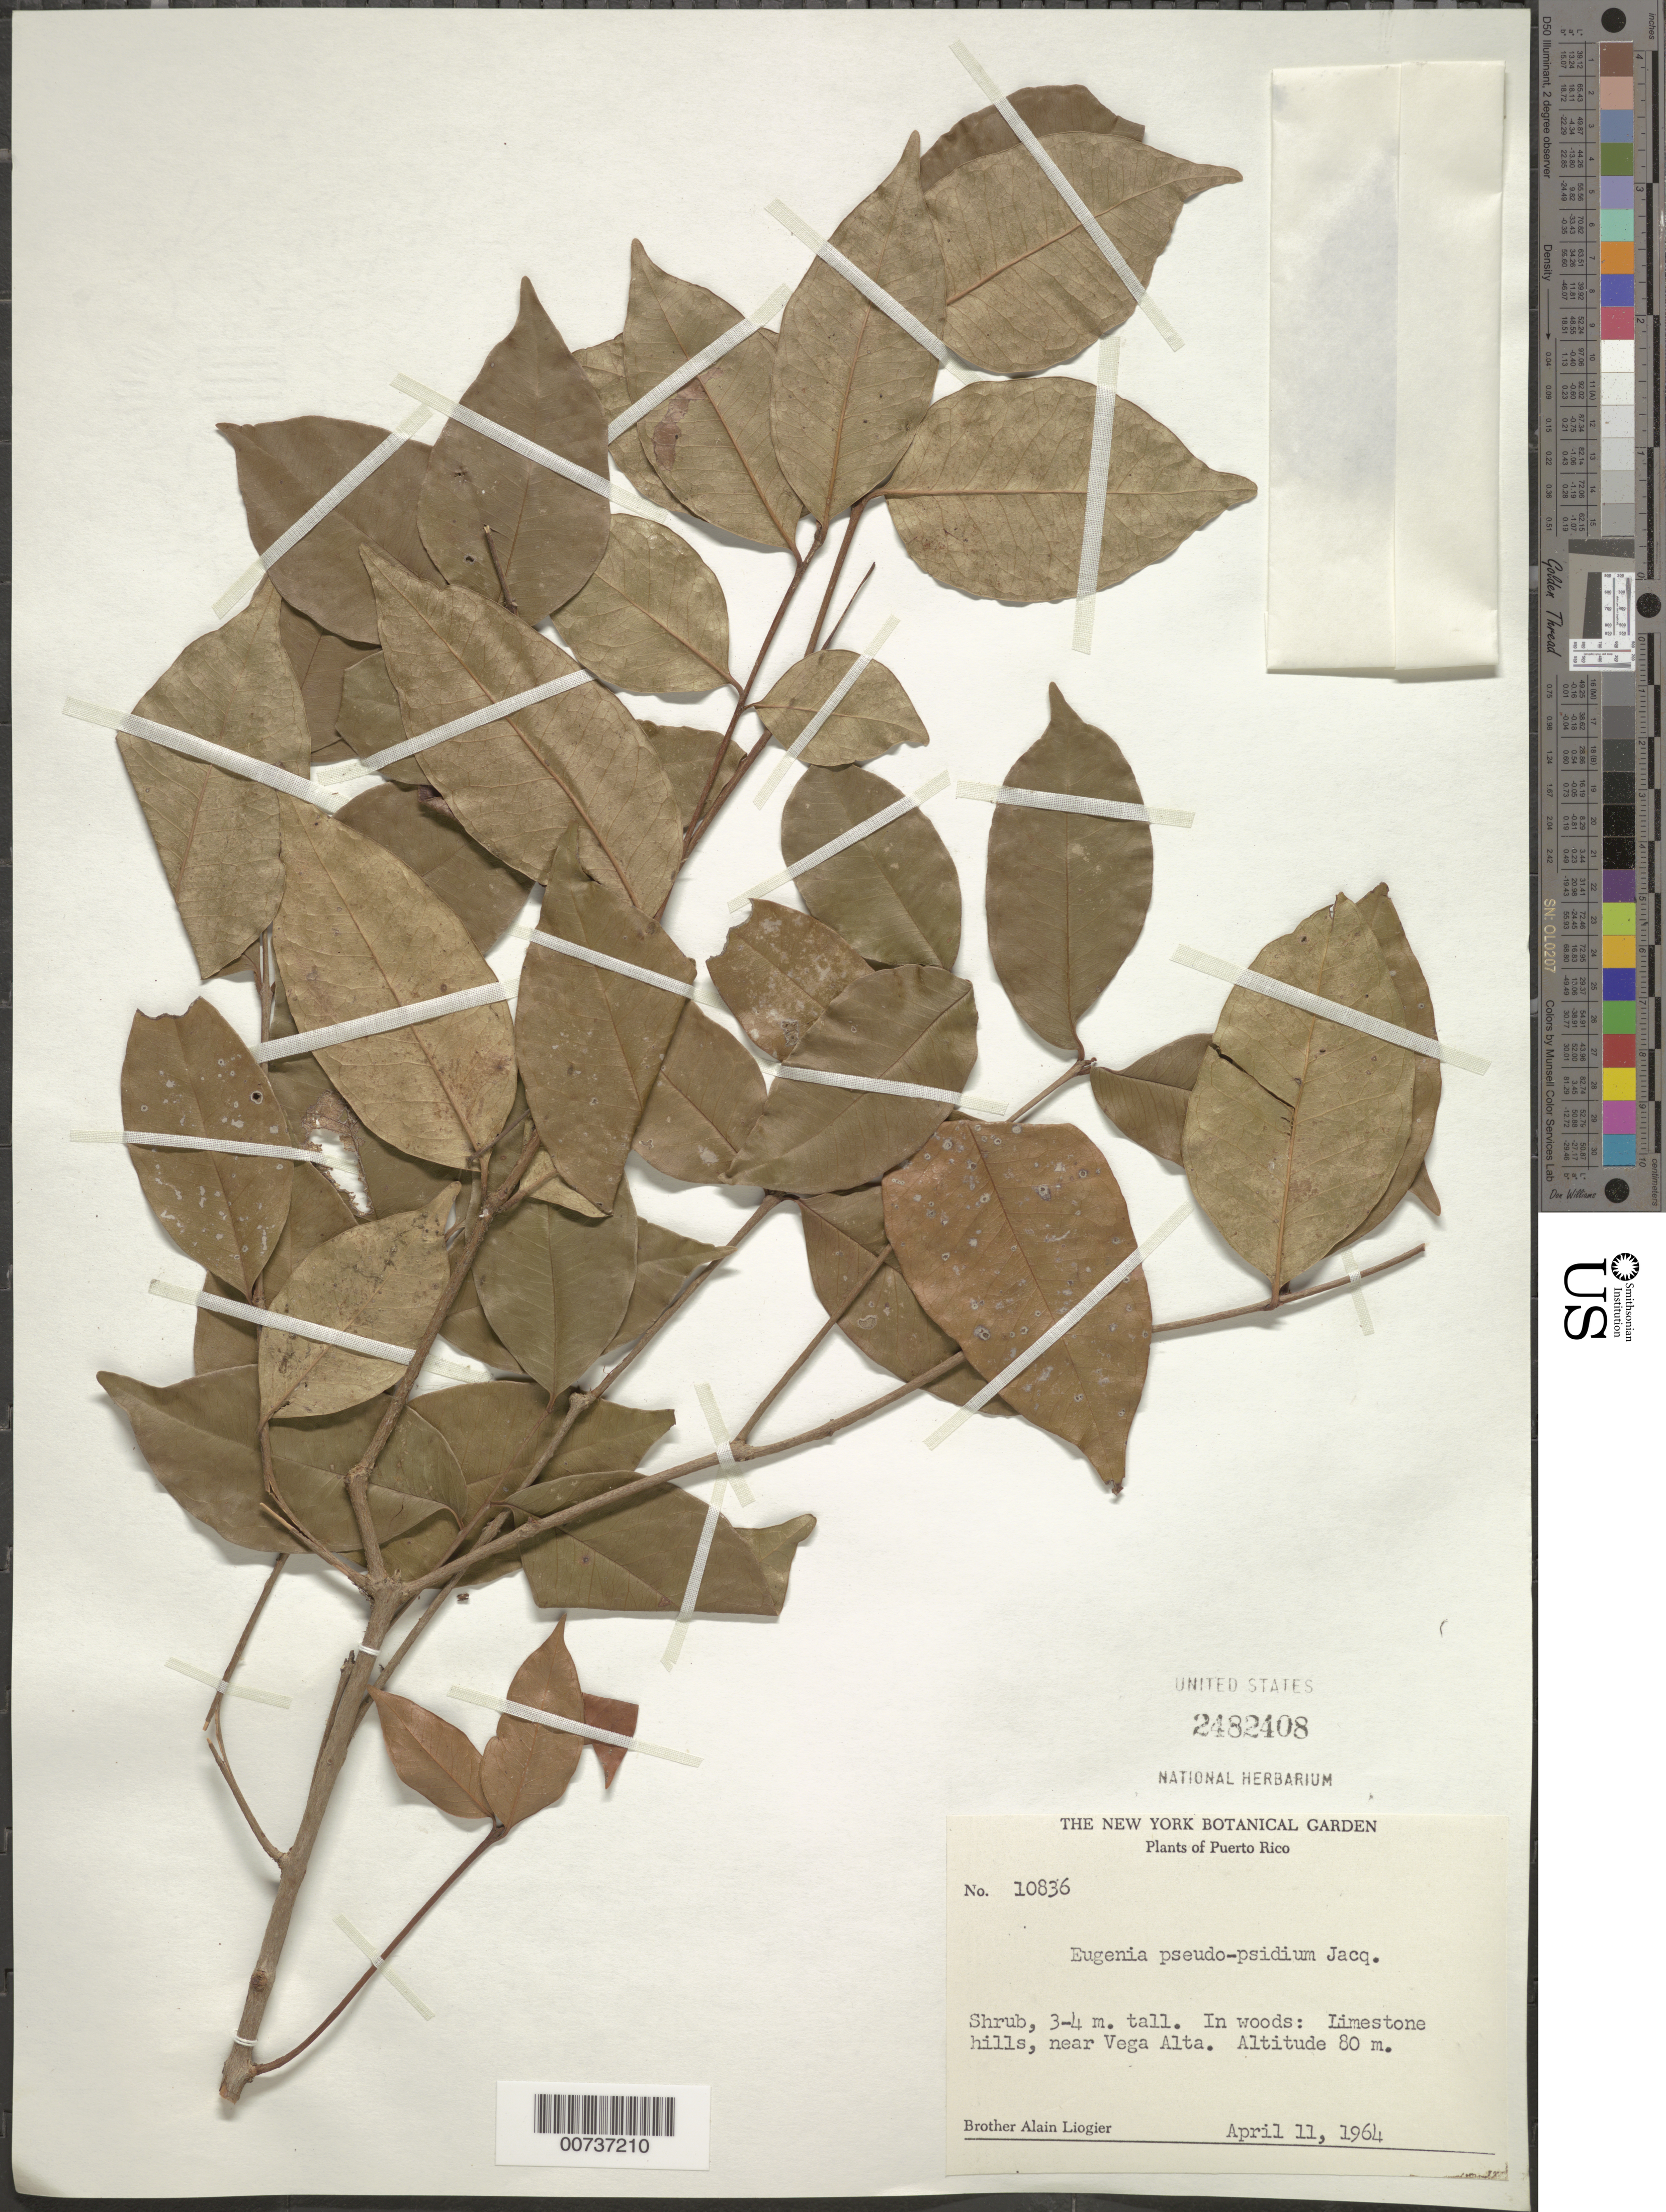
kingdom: Plantae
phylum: Tracheophyta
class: Magnoliopsida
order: Myrtales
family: Myrtaceae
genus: Eugenia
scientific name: Eugenia pseudopsidium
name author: Jacq.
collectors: A. H. Liogier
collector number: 10836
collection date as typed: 11 Apr 1964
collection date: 1964-04-11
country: Puerto Rico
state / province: Vega Alta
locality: Near Vega Alta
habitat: In woods; limestone hills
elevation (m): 80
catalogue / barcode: US 2482408